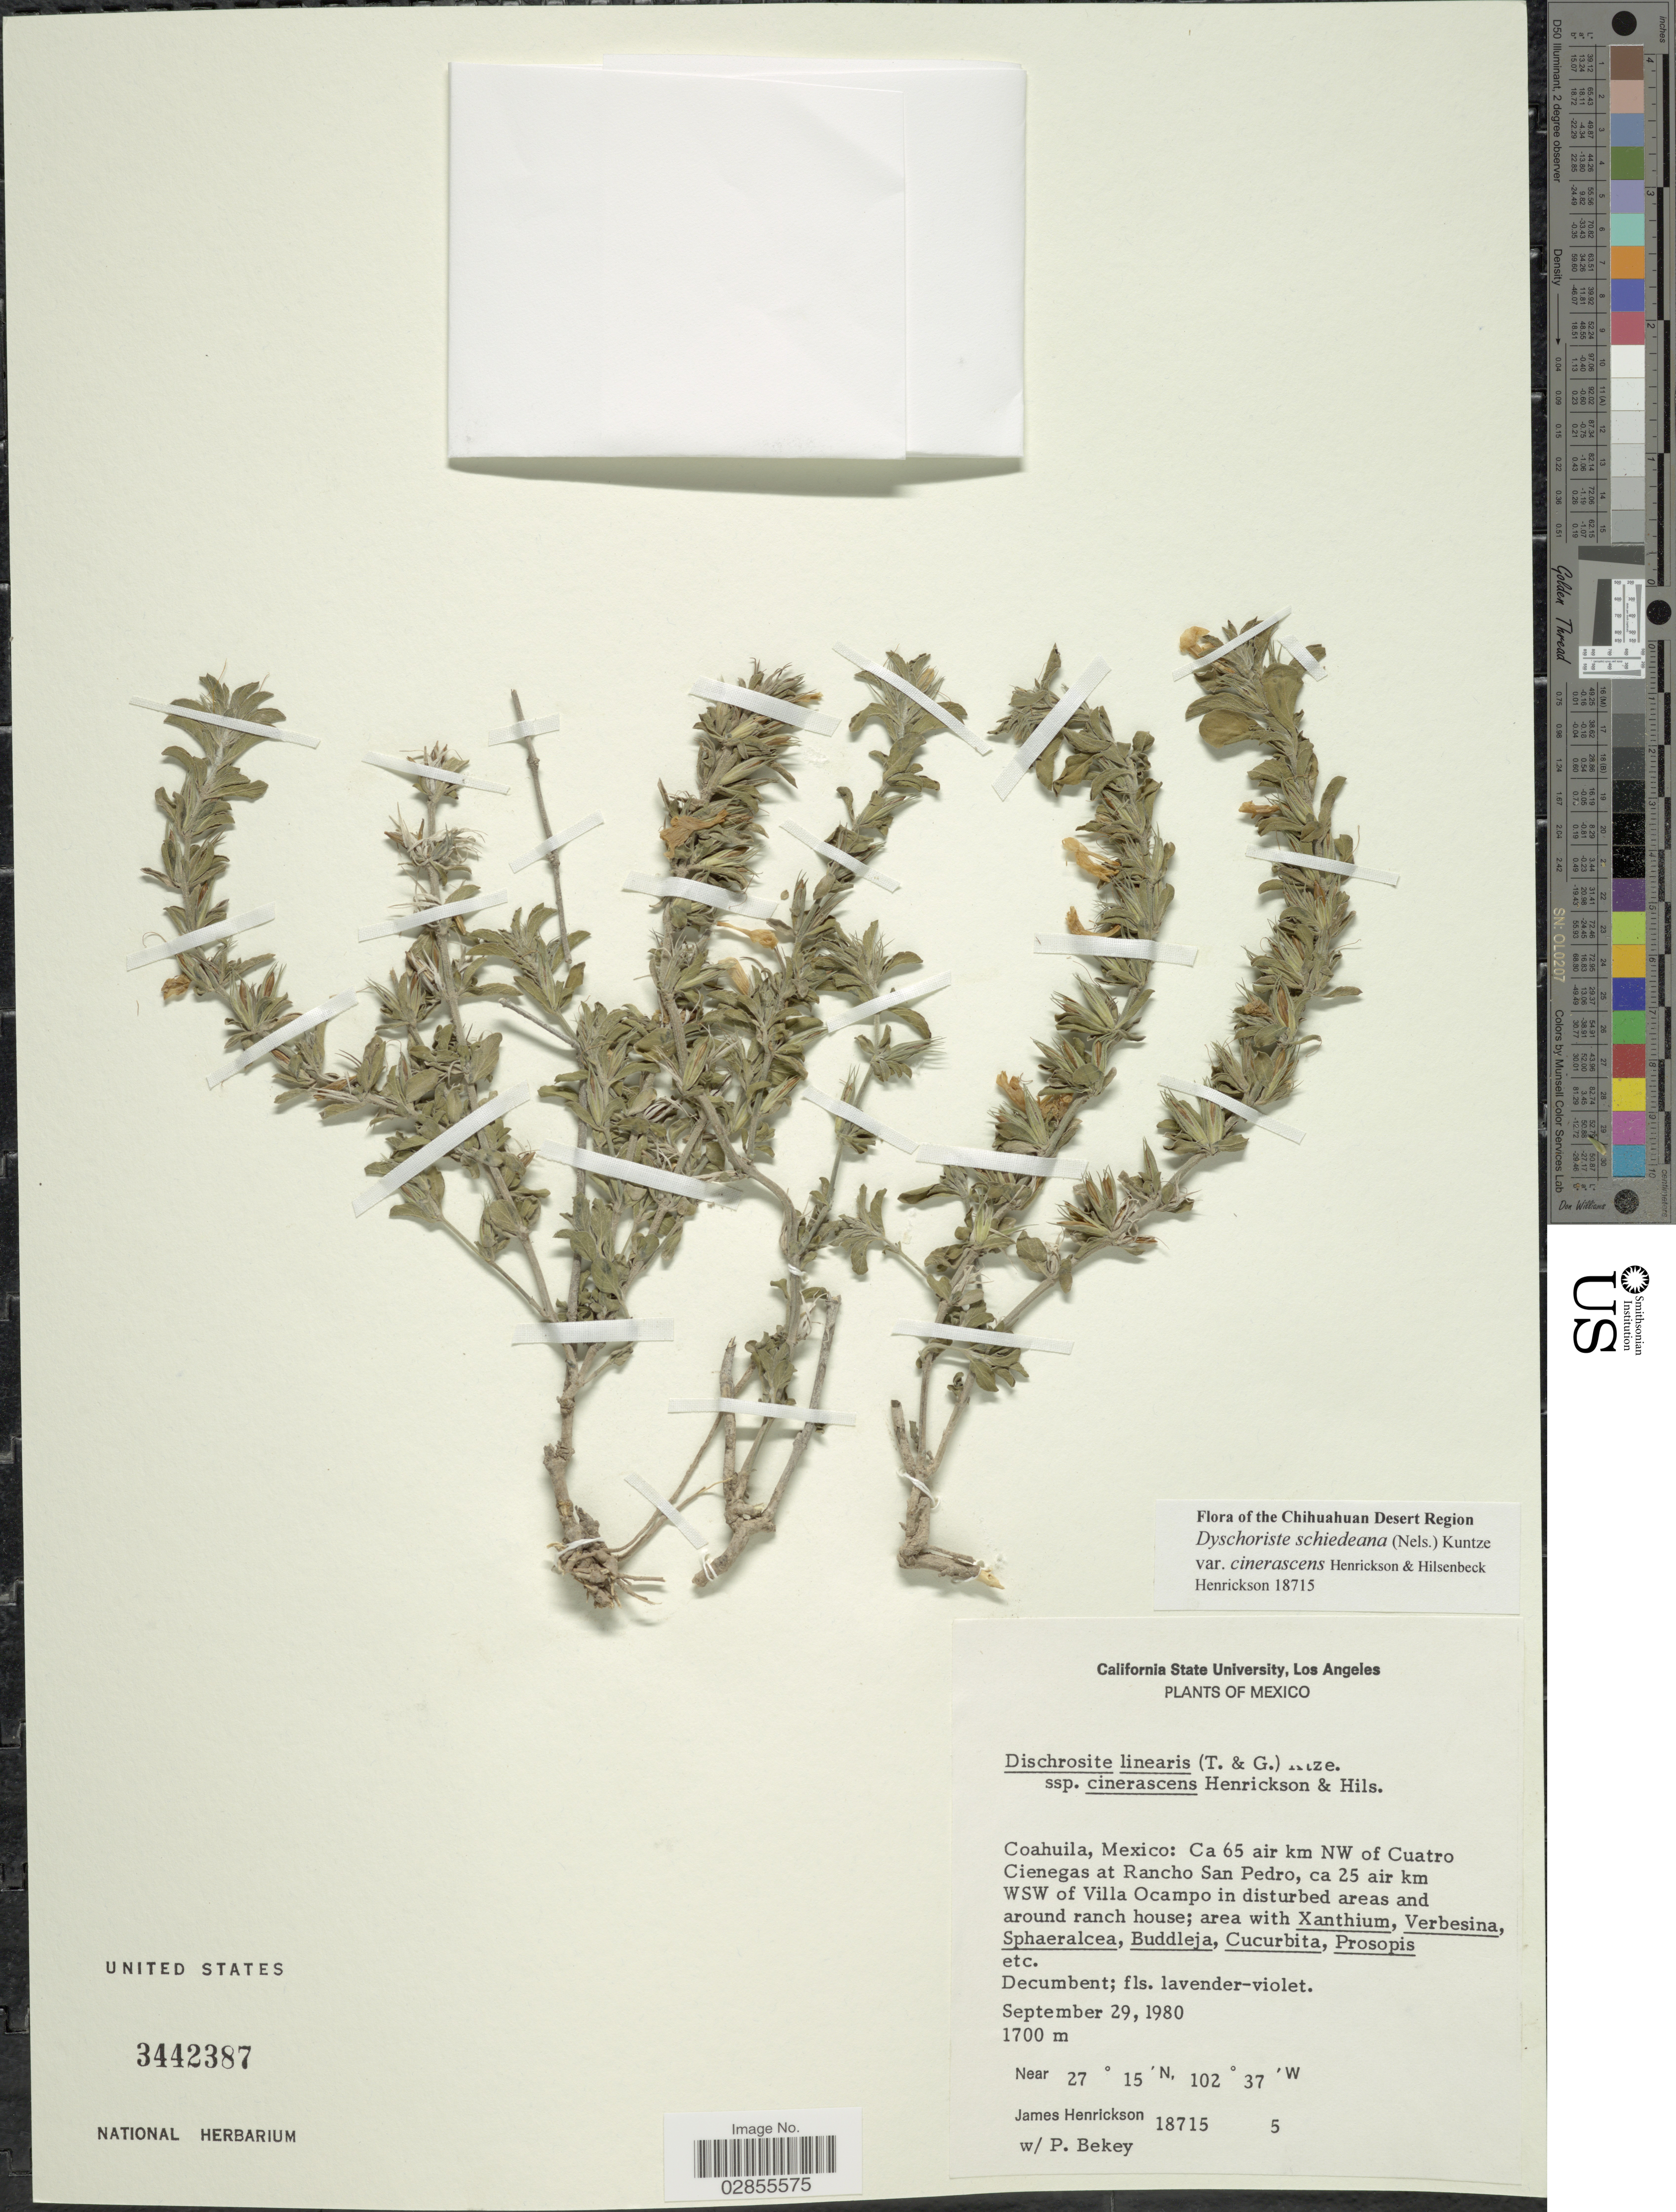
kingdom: Plantae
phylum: Tracheophyta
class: Magnoliopsida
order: Lamiales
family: Acanthaceae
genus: Dyschoriste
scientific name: Dyschoriste schiedeana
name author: (Nees) Kuntze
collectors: J. S. Henrickson & Bekey, P.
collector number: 18715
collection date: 1980-09-29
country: Mexico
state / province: Coahuila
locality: Ca 65 air km NW of Cuatro Cienegas at Rancho San Pedro, ca 25 air km WSW of Villa Ocampo.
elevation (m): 1700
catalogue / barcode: US 3442387